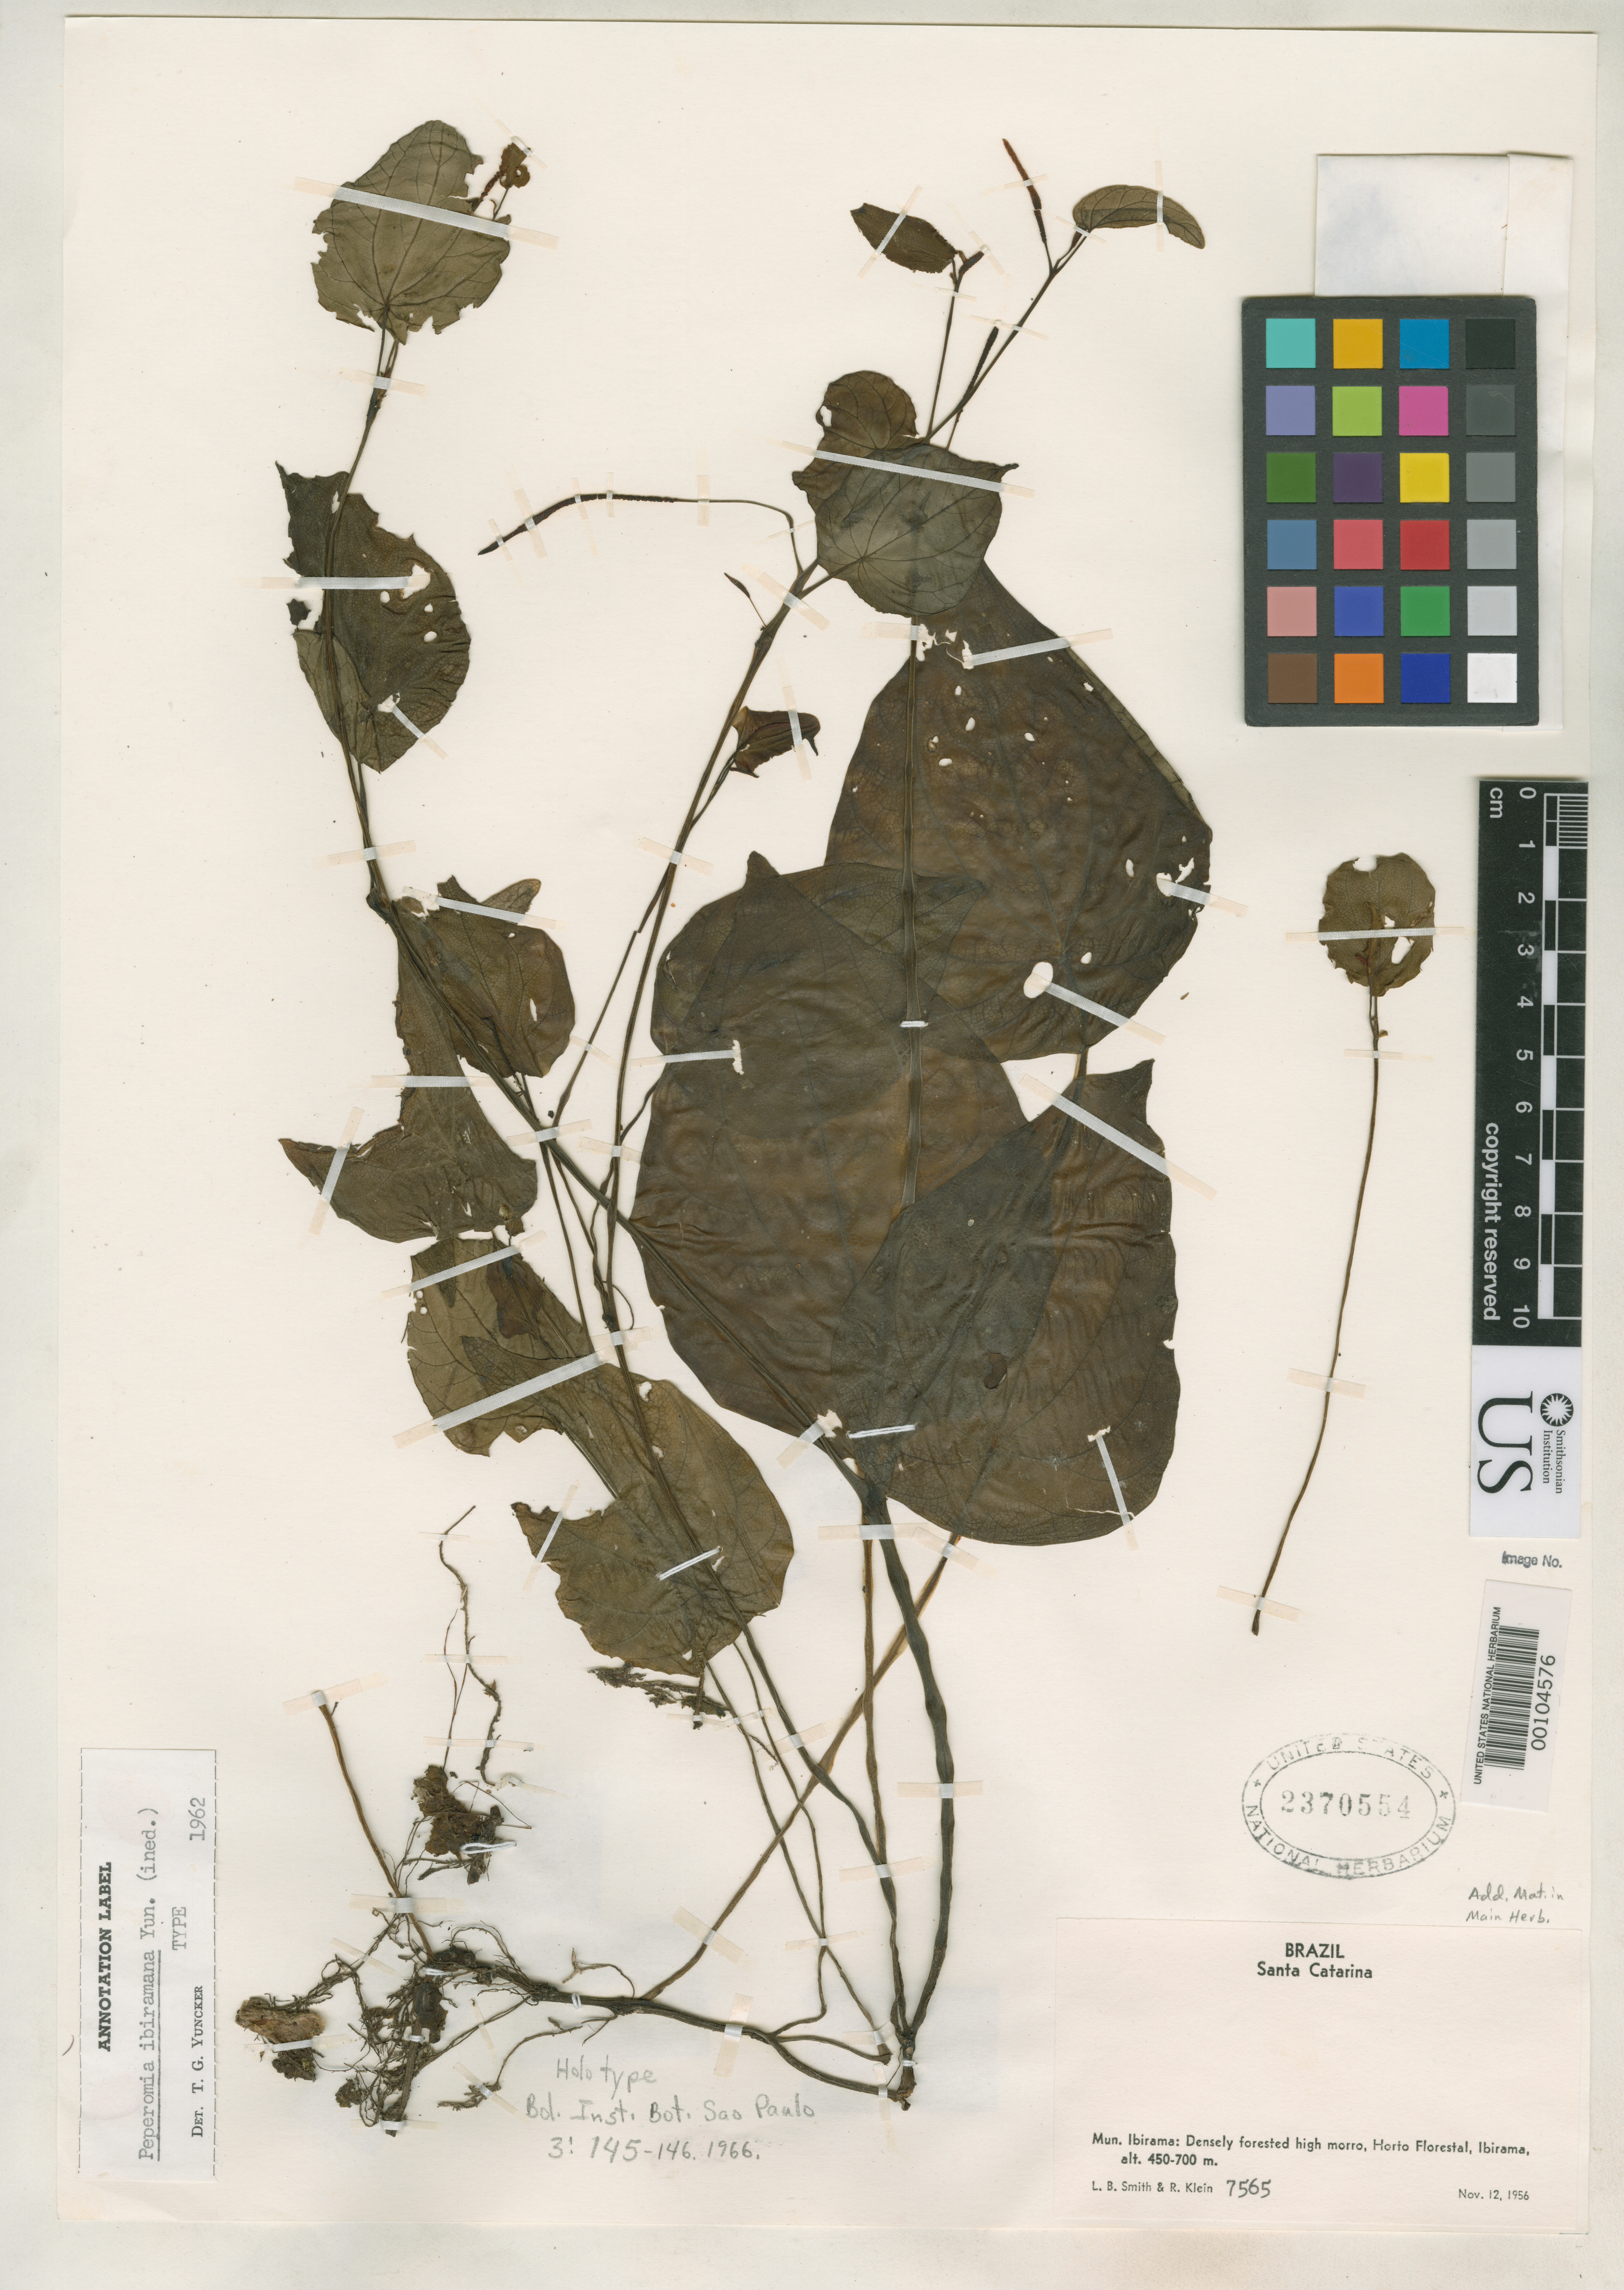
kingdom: Plantae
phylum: Tracheophyta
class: Magnoliopsida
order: Piperales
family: Piperaceae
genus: Peperomia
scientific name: Peperomia ibiramana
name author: Yunck.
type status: Holotype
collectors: L. Smith & R. M. Klein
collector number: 7565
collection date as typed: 12 Nov 1956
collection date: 1956-11-12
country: Brazil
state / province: Santa Catarina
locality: Horto Florestal, Ibirama.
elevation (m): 450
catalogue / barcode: US 2370554